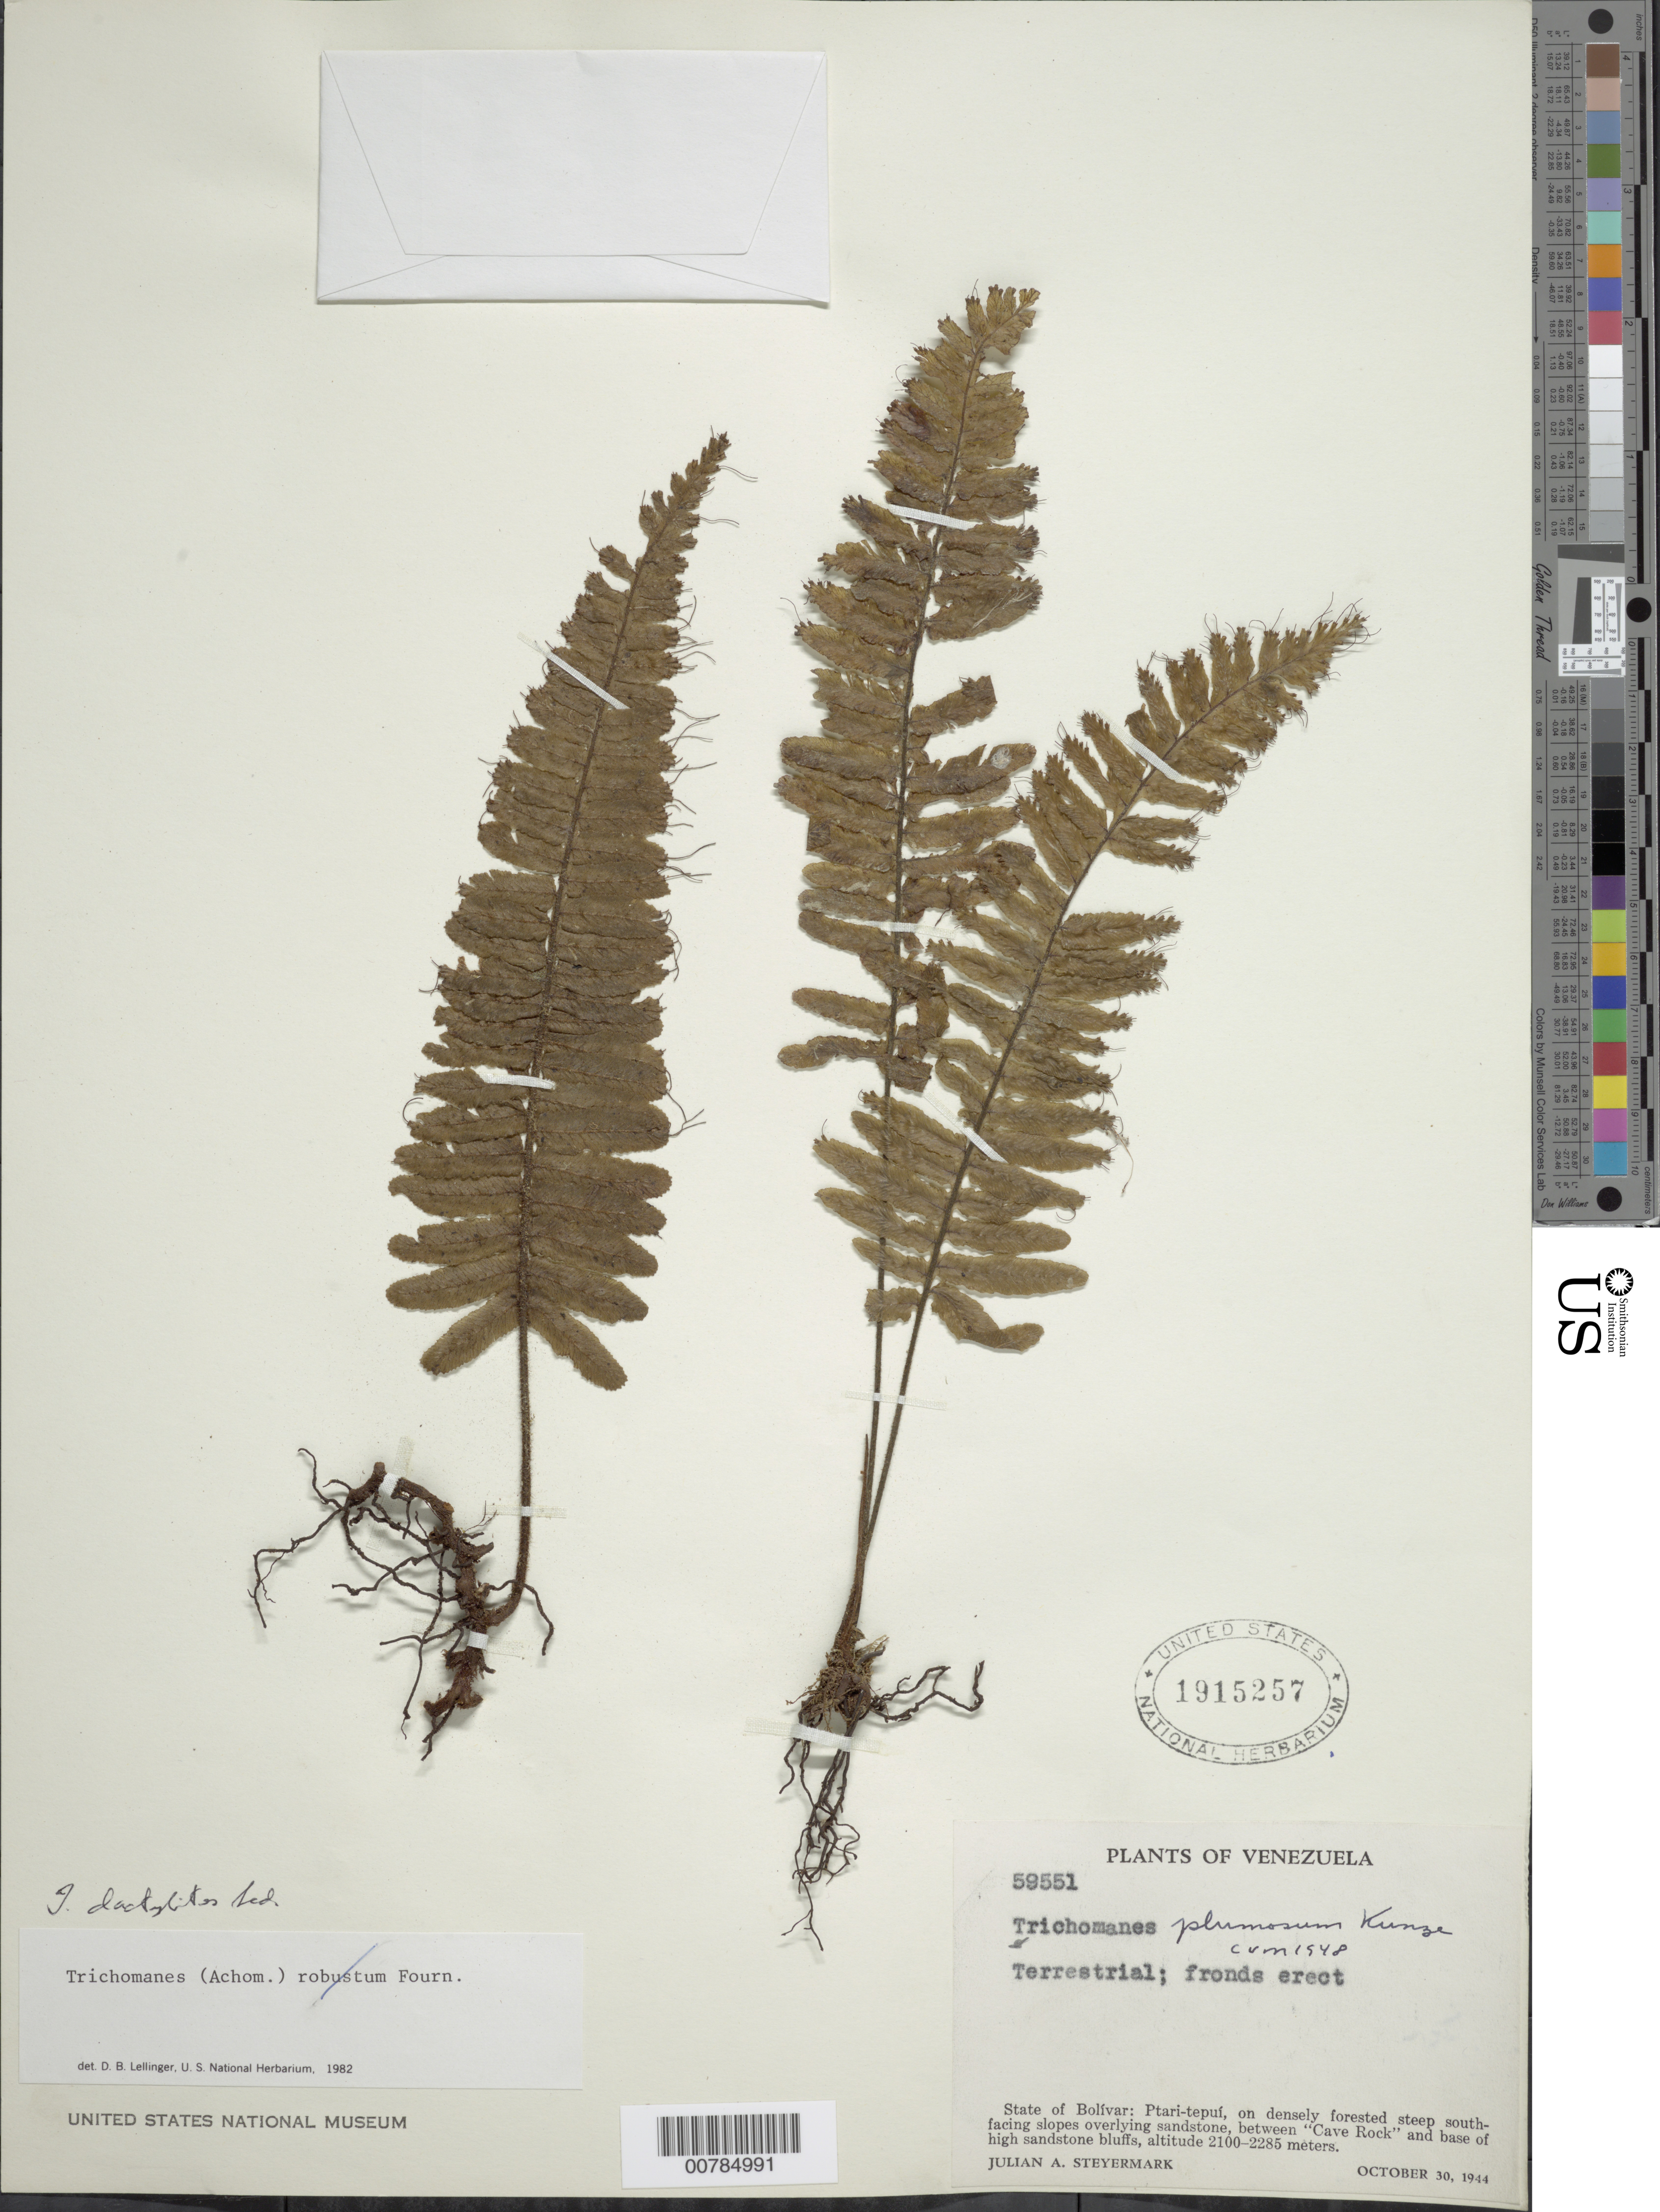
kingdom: Plantae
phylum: Tracheophyta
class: Polypodiopsida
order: Hymenophyllales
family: Hymenophyllaceae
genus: Trichomanes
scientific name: Trichomanes dactylites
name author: Sodiro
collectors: J. Steyermark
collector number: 59551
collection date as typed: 30-Oct-44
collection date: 1944-10-30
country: Venezuela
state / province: Bolívar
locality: Ptari-tepuí, between "Cave Rock" and base of high sandstone bluffs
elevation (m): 2100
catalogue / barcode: US 1915257